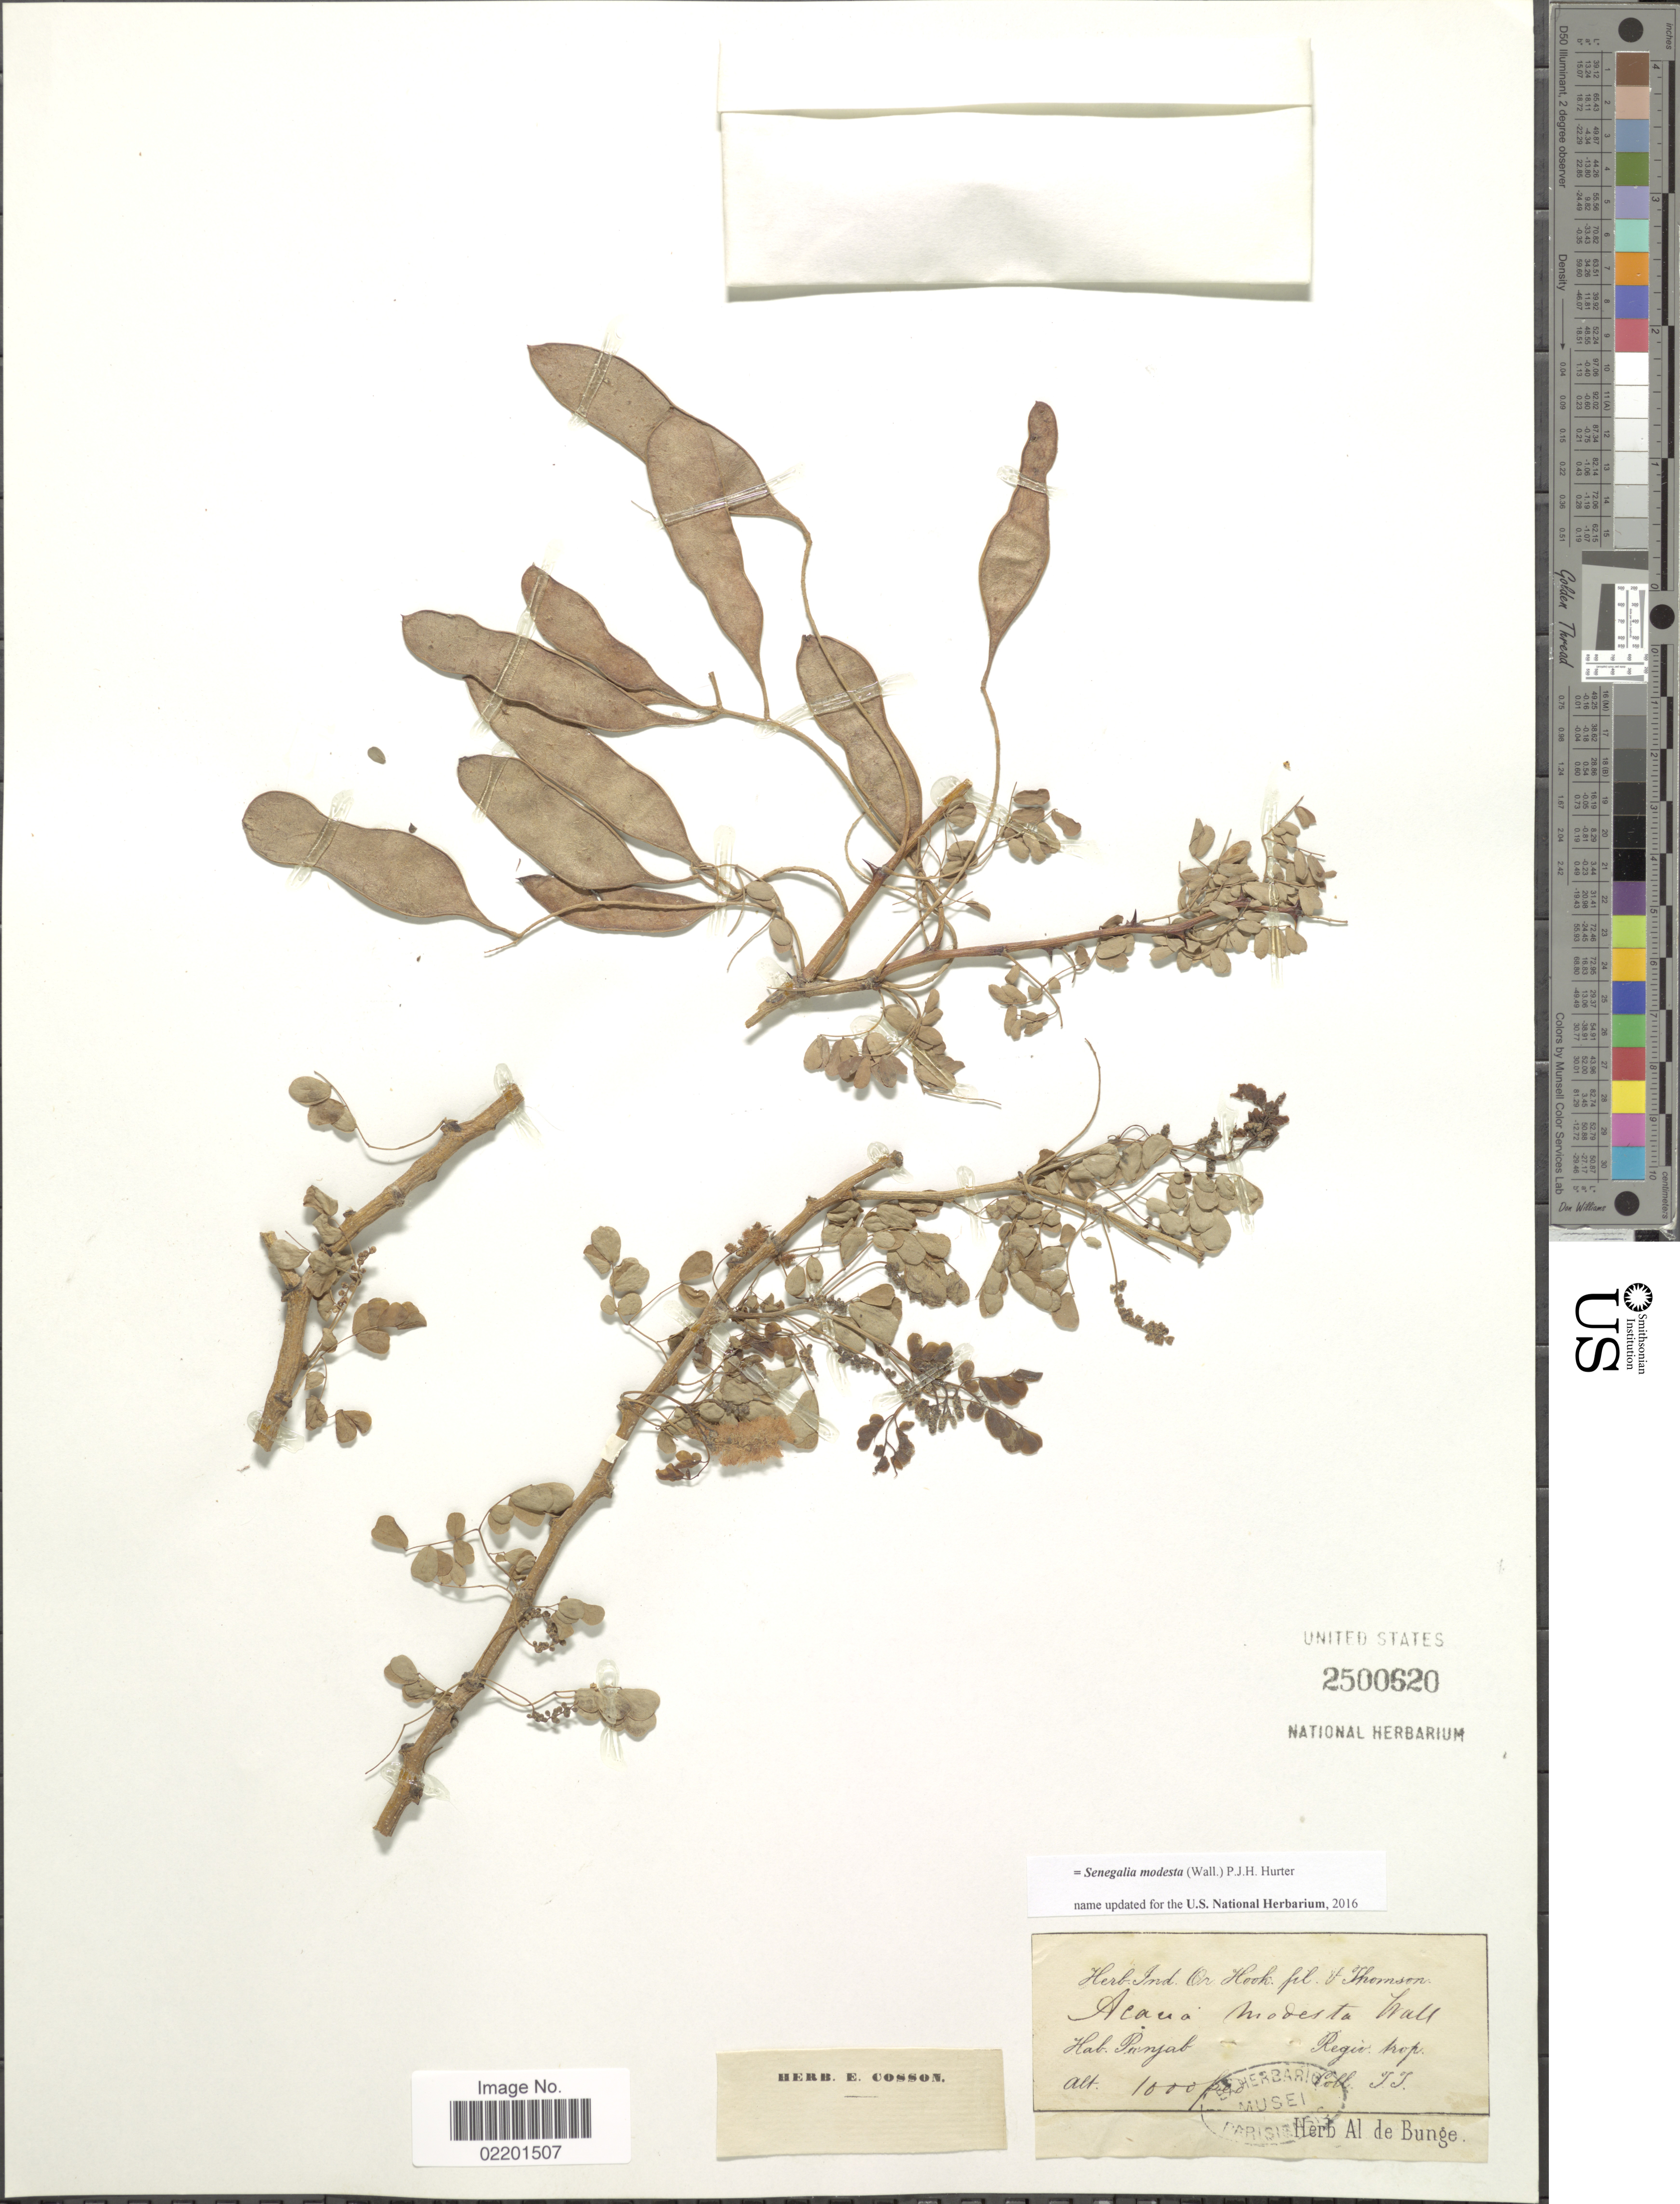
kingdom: Plantae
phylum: Tracheophyta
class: Magnoliopsida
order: Fabales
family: Fabaceae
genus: Senegalia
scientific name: Senegalia modesta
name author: (Wall.) P.J.H. Hurter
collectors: T. Thomson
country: India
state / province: Punjab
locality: Panjab, Regio trop.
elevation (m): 305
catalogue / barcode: US 2500620